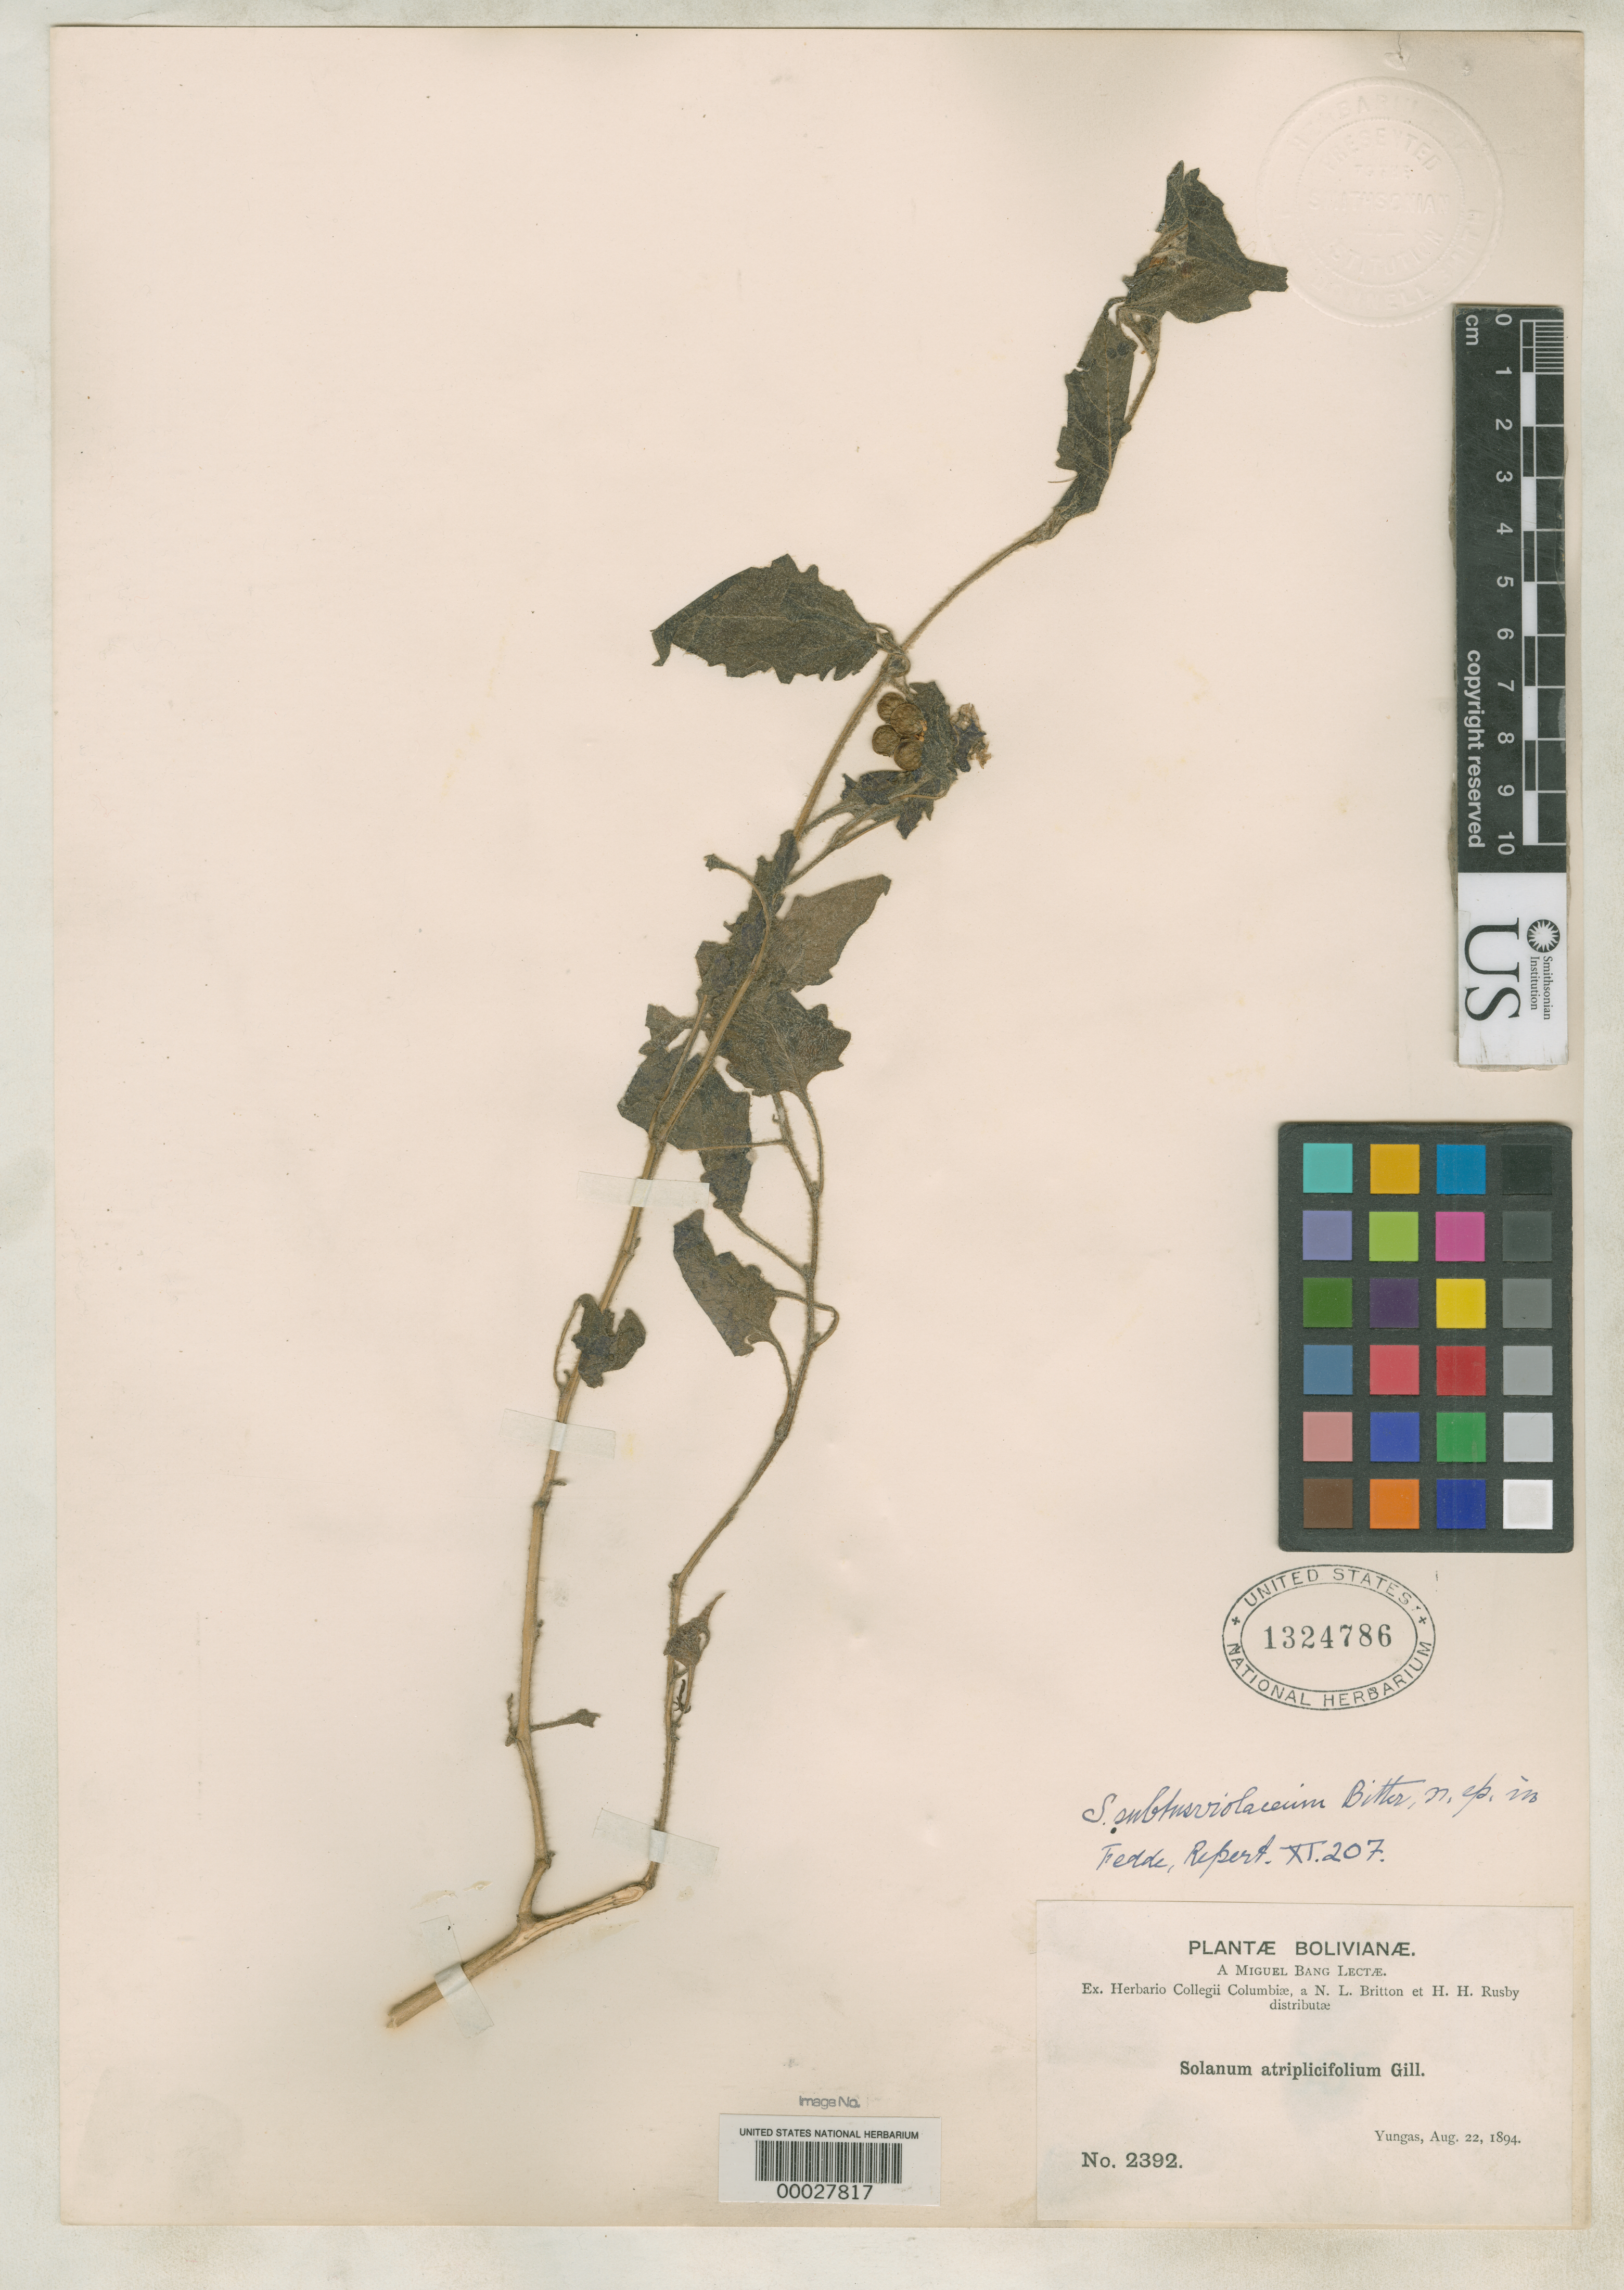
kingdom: Plantae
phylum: Tracheophyta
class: Magnoliopsida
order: Solanales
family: Solanaceae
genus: Solanum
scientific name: Solanum subtusviolaceum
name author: Bitter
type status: Isosyntype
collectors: M. Bang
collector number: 2392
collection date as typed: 22 Aug 1894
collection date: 1894-08-22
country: Bolivia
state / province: La Paz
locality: Yungas.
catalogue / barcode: US 1324786